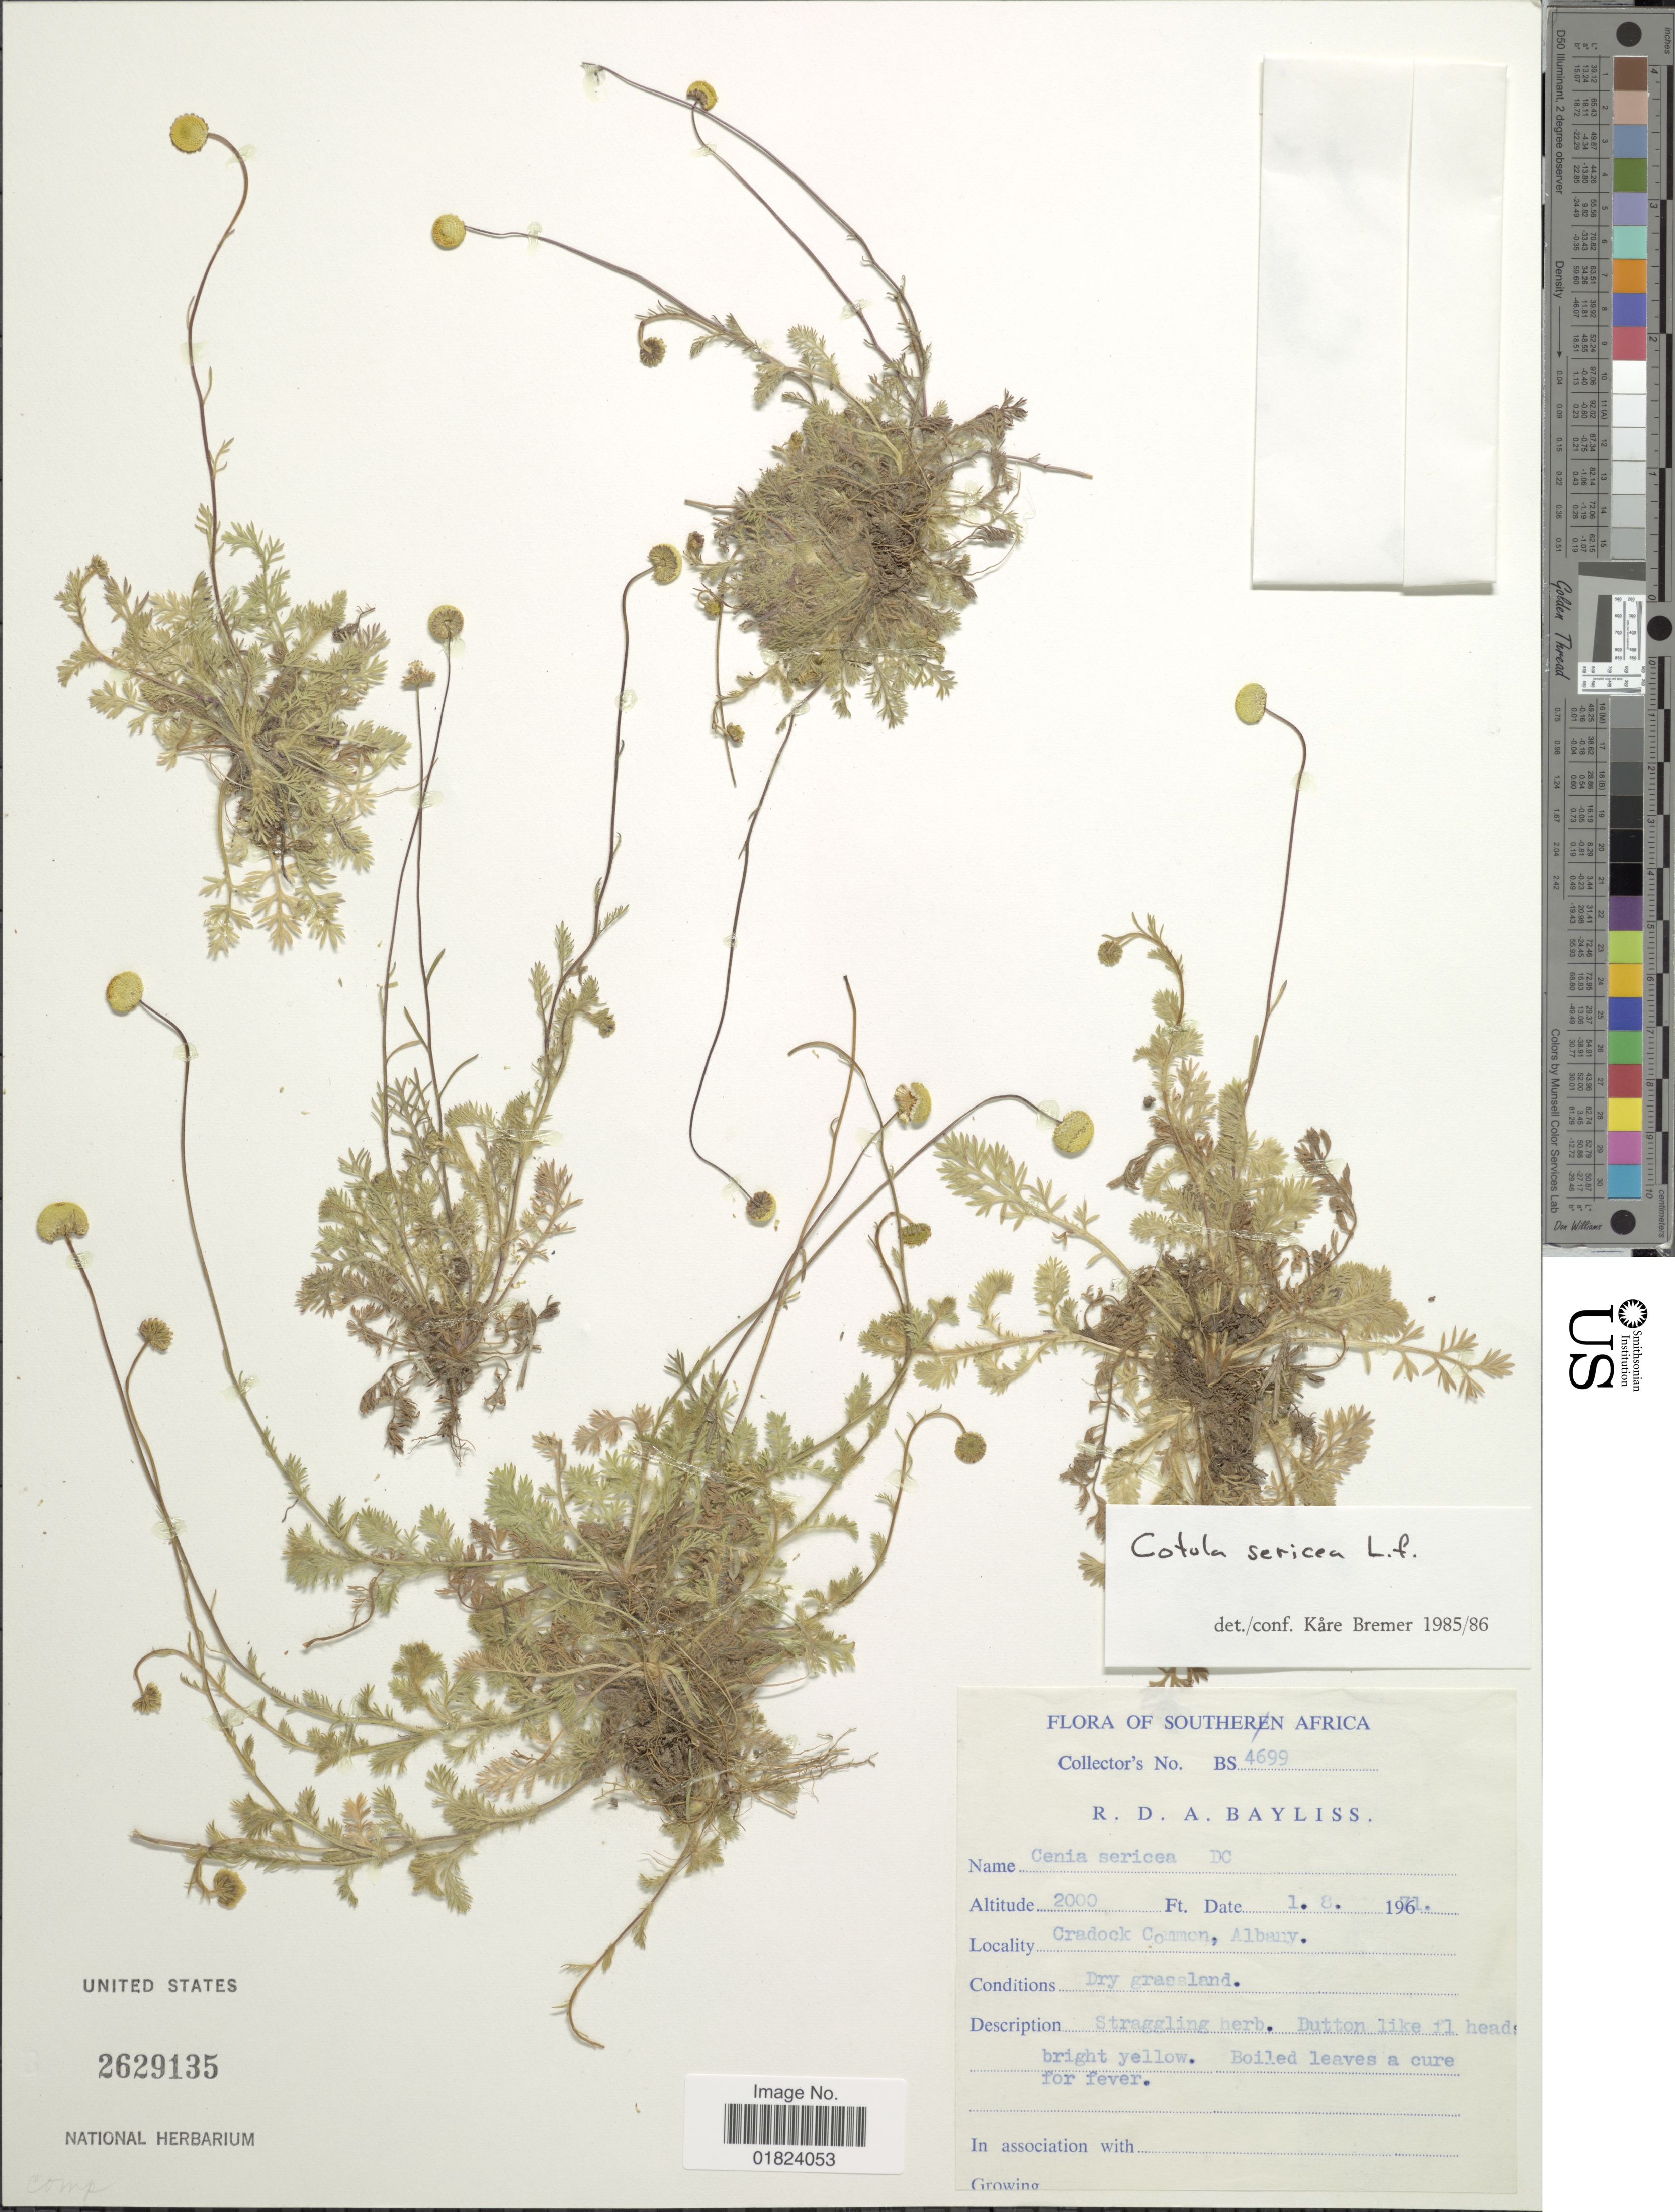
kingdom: Plantae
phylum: Tracheophyta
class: Magnoliopsida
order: Asterales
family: Asteraceae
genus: Cotula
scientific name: Cotula sericea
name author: L. f.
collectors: R. Bayliss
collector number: BS 4699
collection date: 1971-08-01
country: South Africa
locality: Cradock Common, Albany.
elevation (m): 610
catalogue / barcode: US 2629135